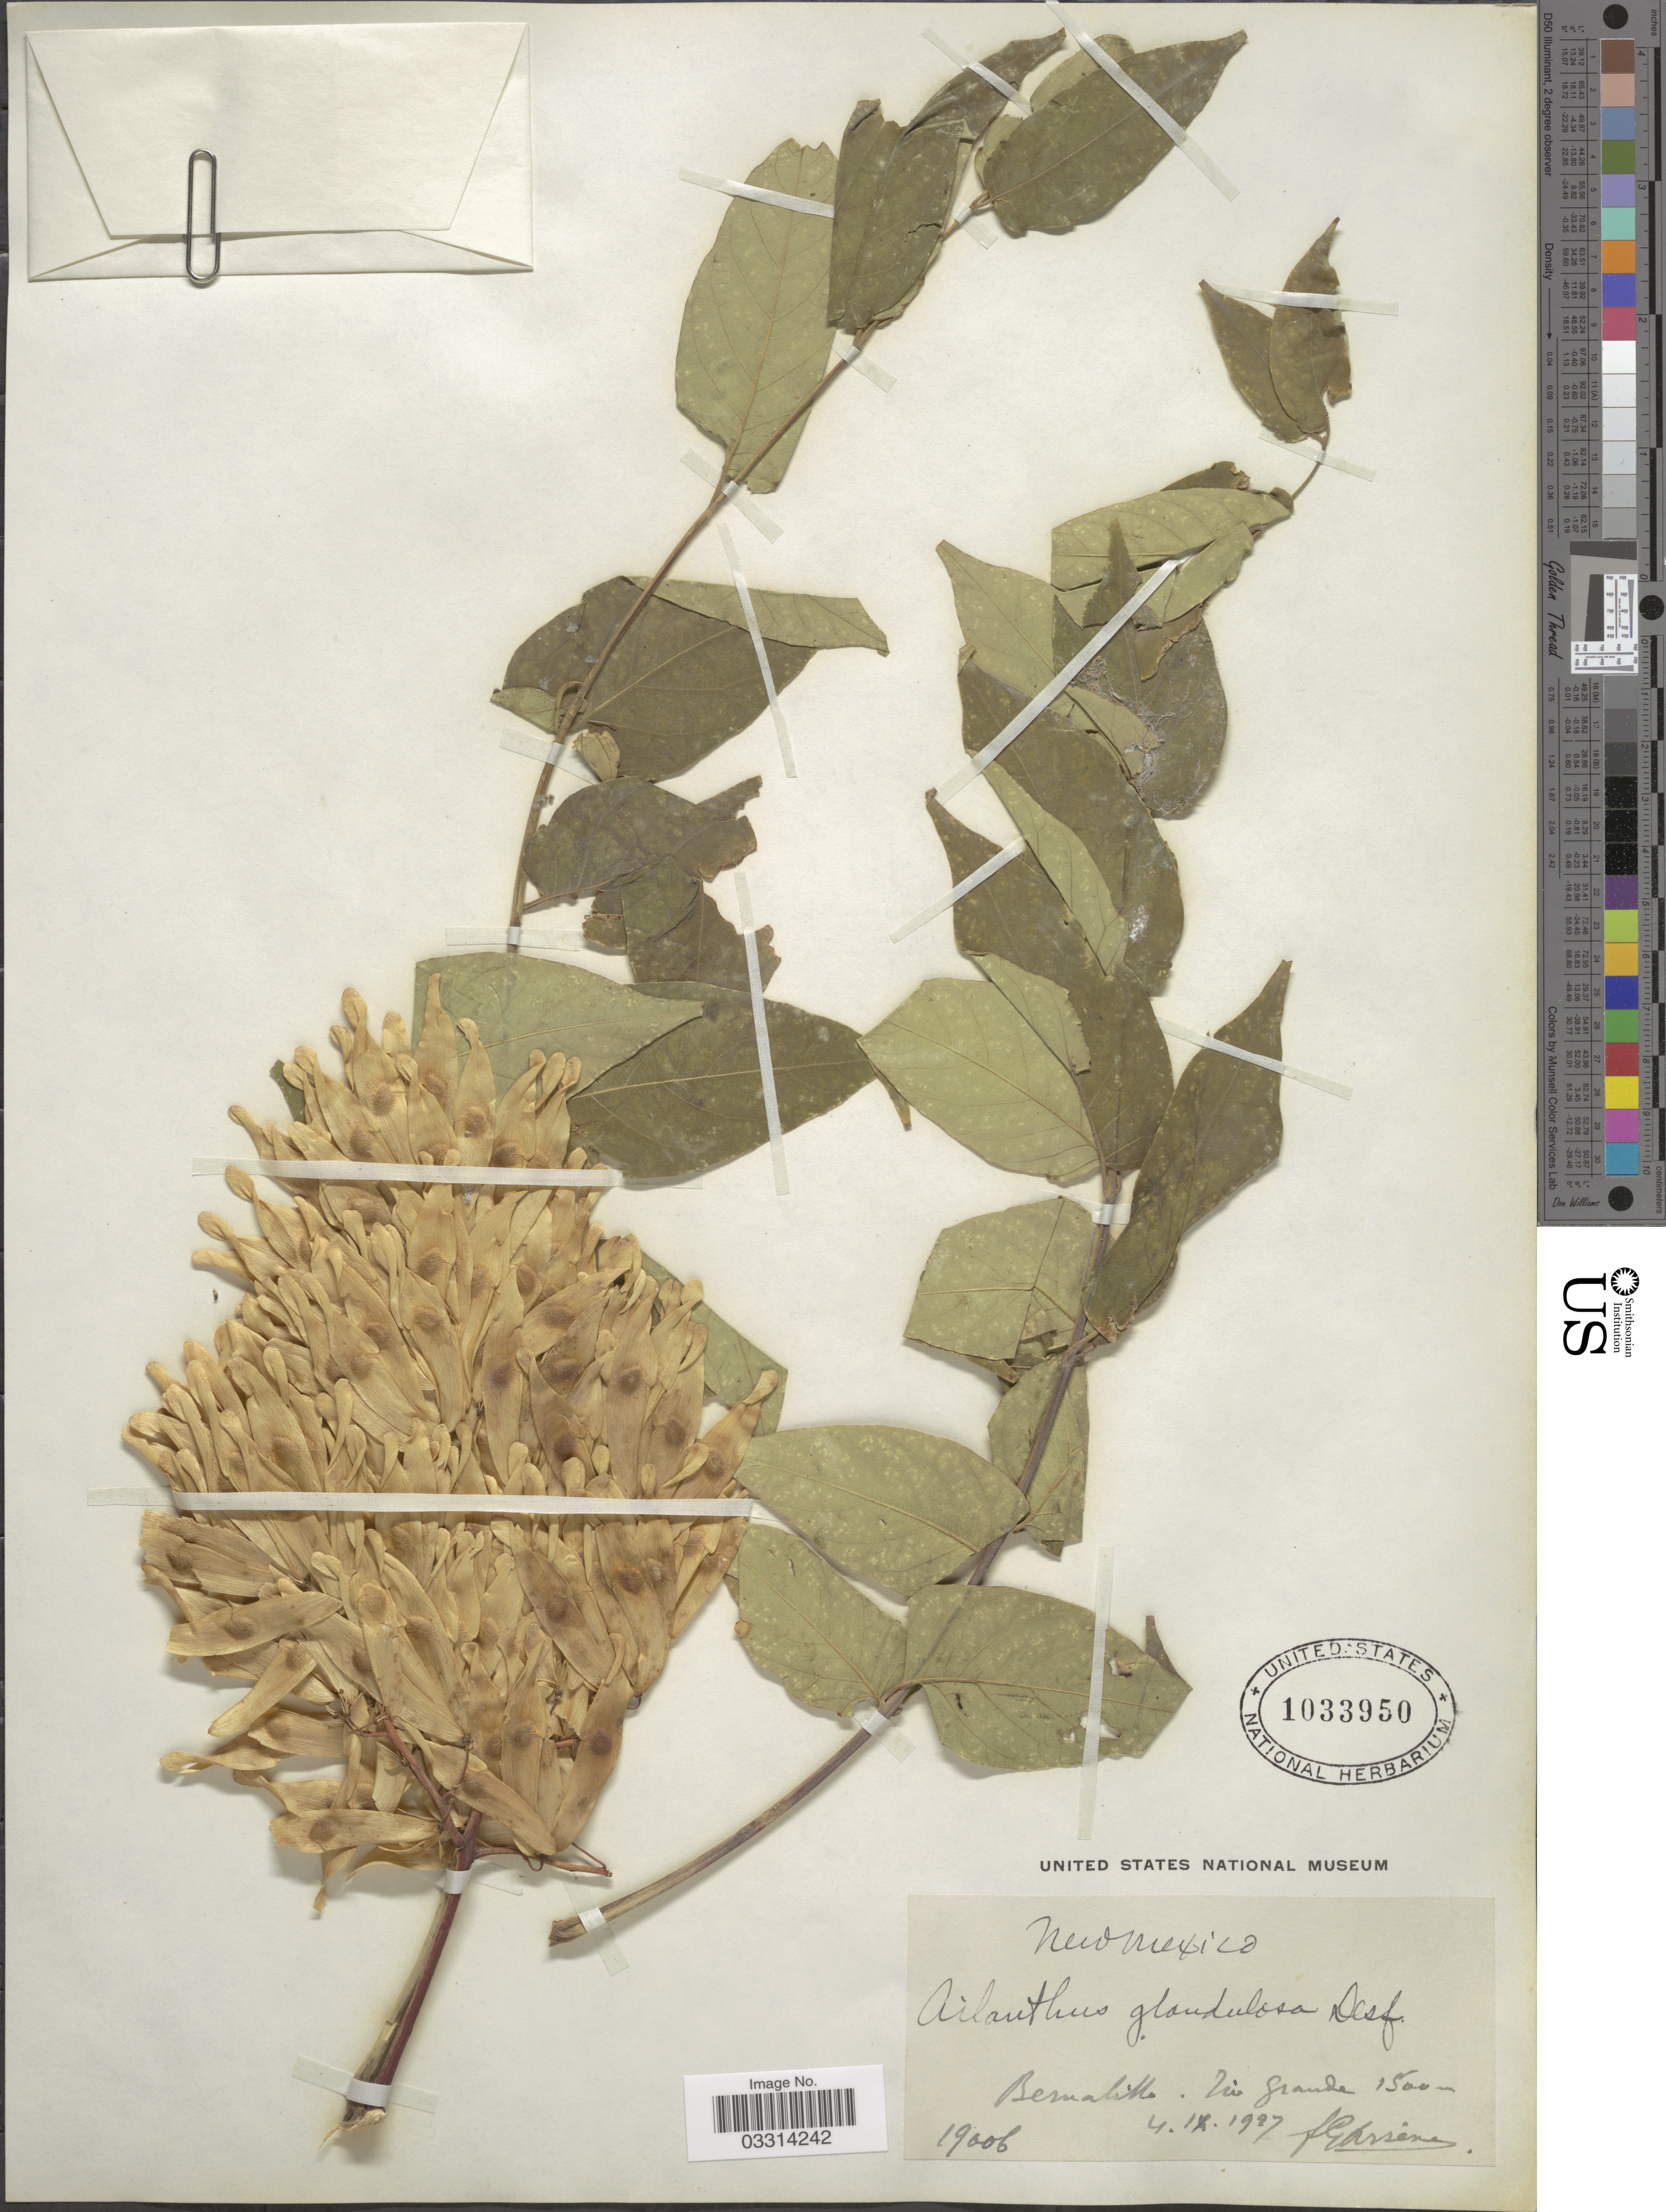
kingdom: Plantae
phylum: Tracheophyta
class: Magnoliopsida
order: Sapindales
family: Simaroubaceae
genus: Ailanthus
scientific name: Ailanthus glandulosa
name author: Desf.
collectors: Bro. G. Arsène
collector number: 19006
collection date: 1987-09-04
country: United States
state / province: New Mexico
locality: Bernalillo. Rio Grande.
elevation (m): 1500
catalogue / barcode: US 1033950